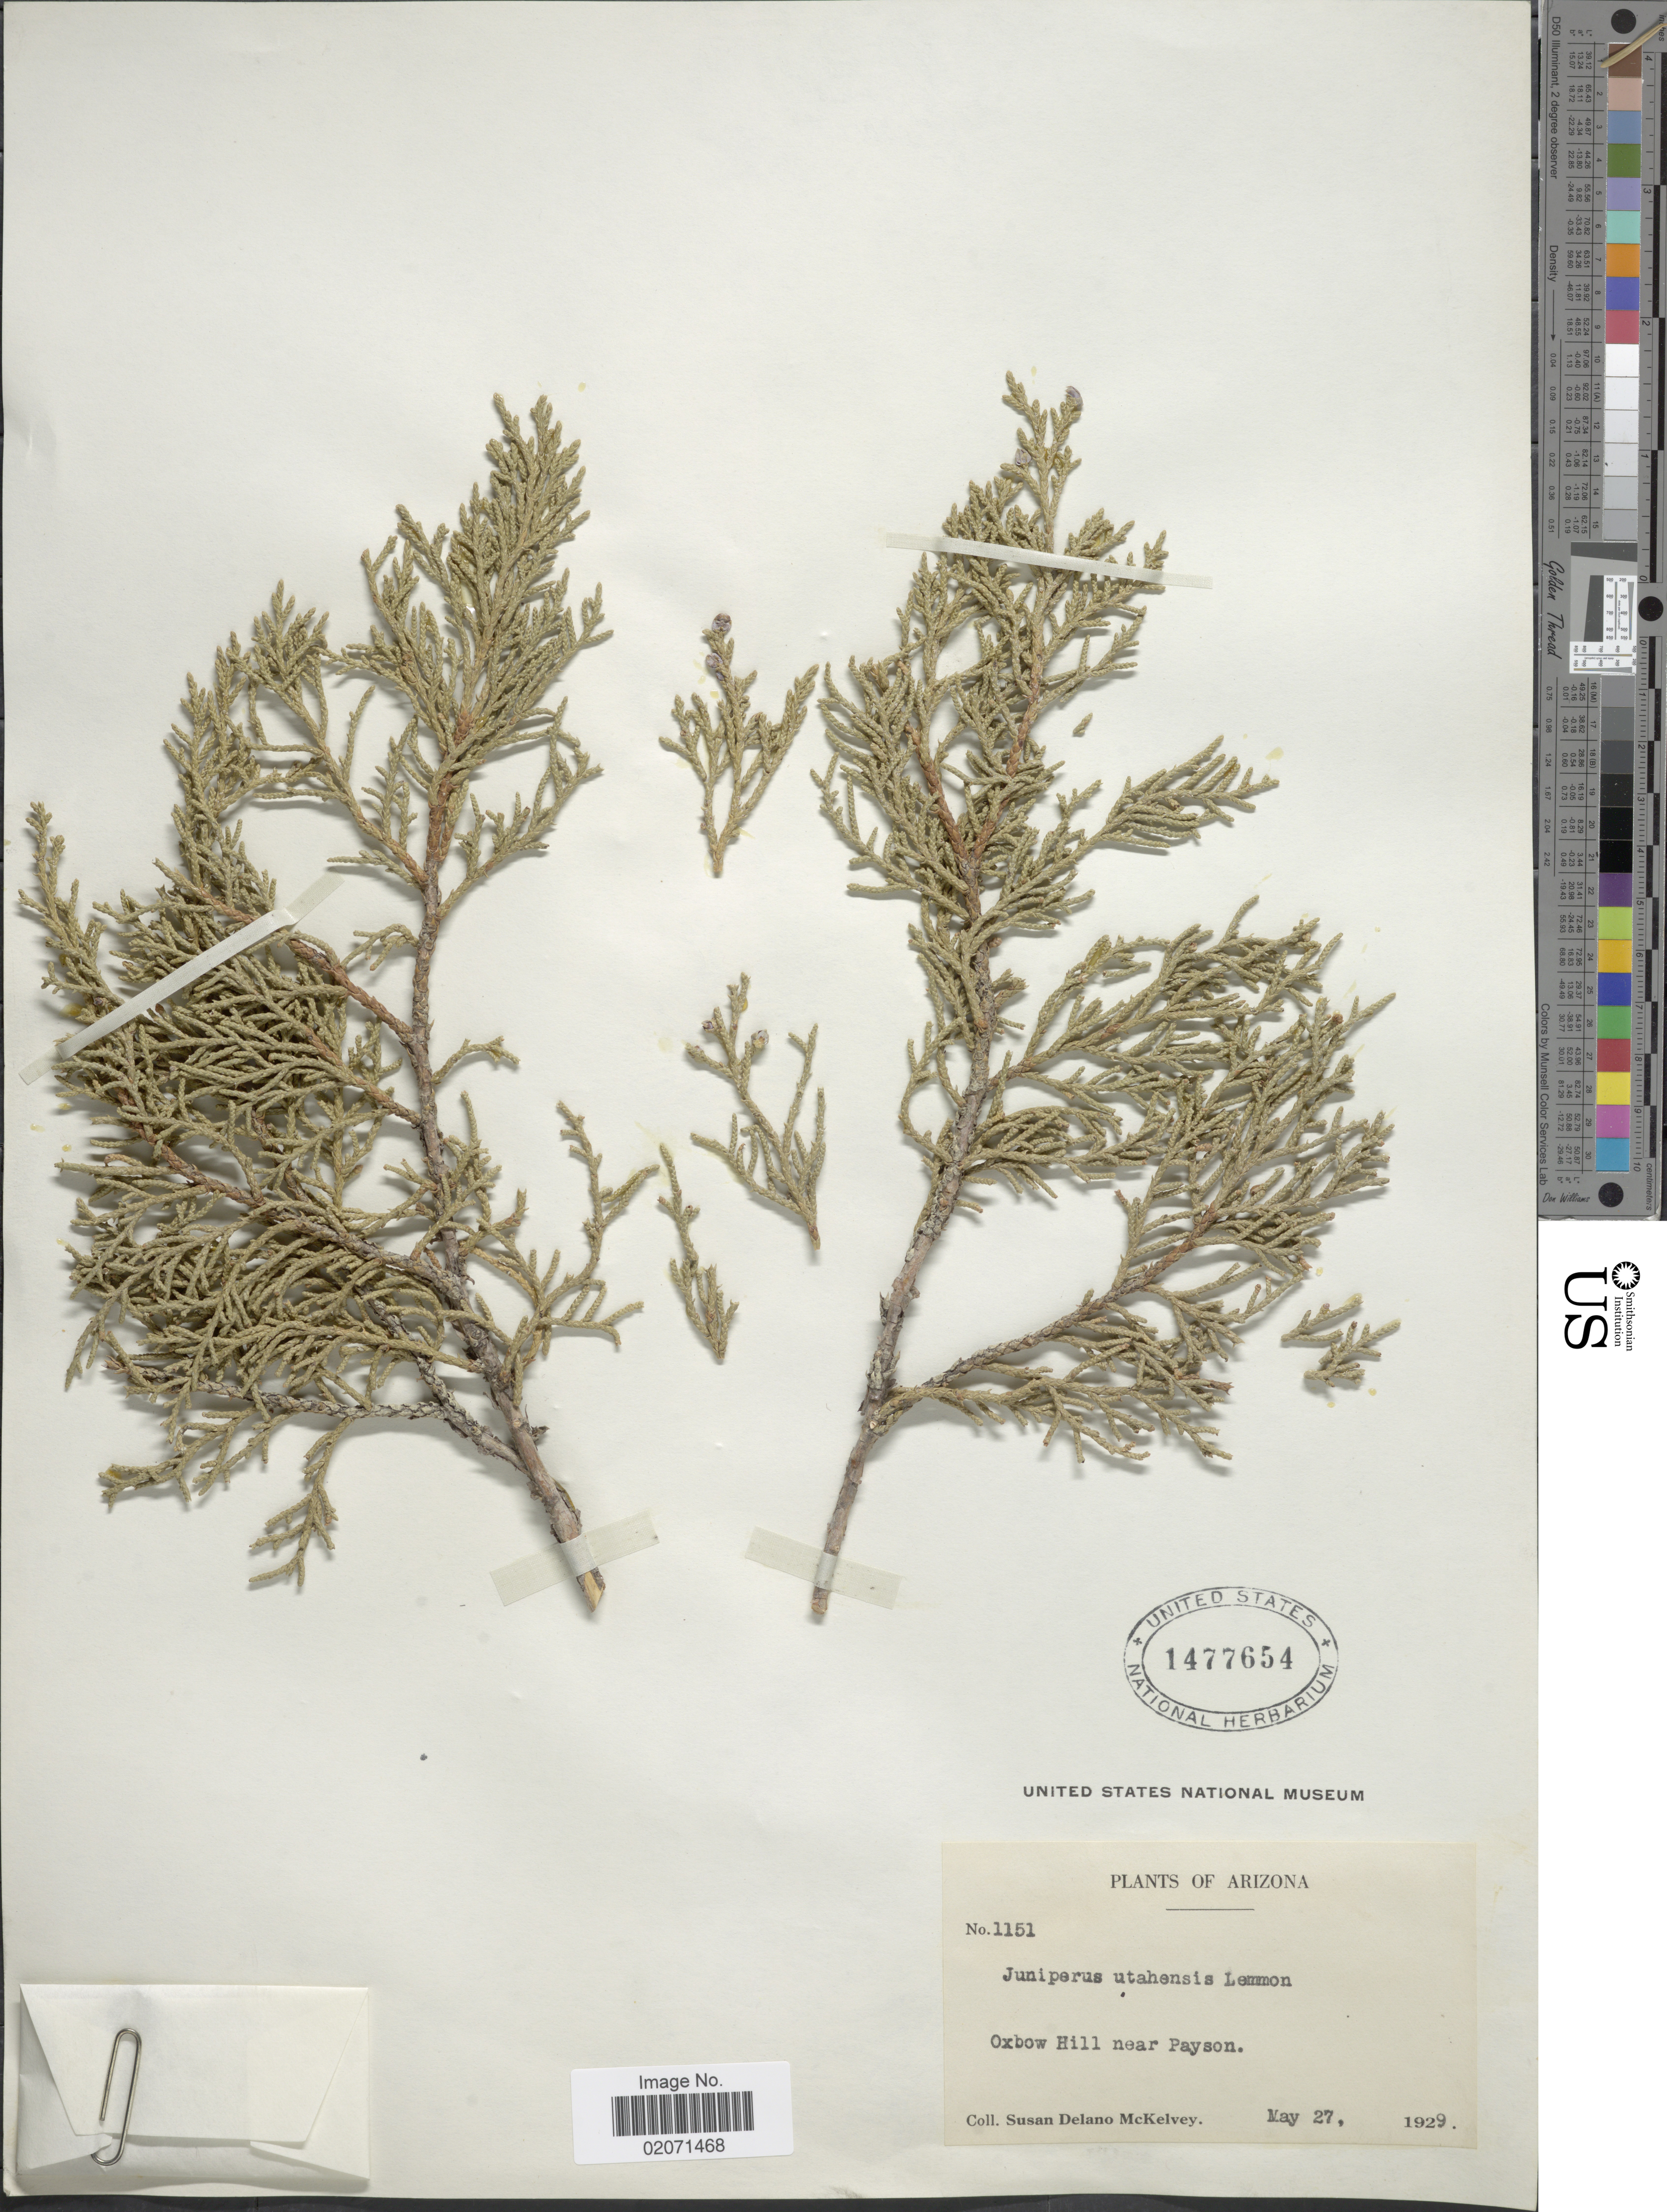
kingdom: Plantae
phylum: Tracheophyta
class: Pinopsida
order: Pinales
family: Cupressaceae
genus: Juniperus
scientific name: Juniperus osteosperma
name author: (Torr.) Little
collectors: S. A. McKelvey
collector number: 1151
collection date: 1929-05-27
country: United States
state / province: Arizona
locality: Oxbow Hill near Payson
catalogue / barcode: US 1477654